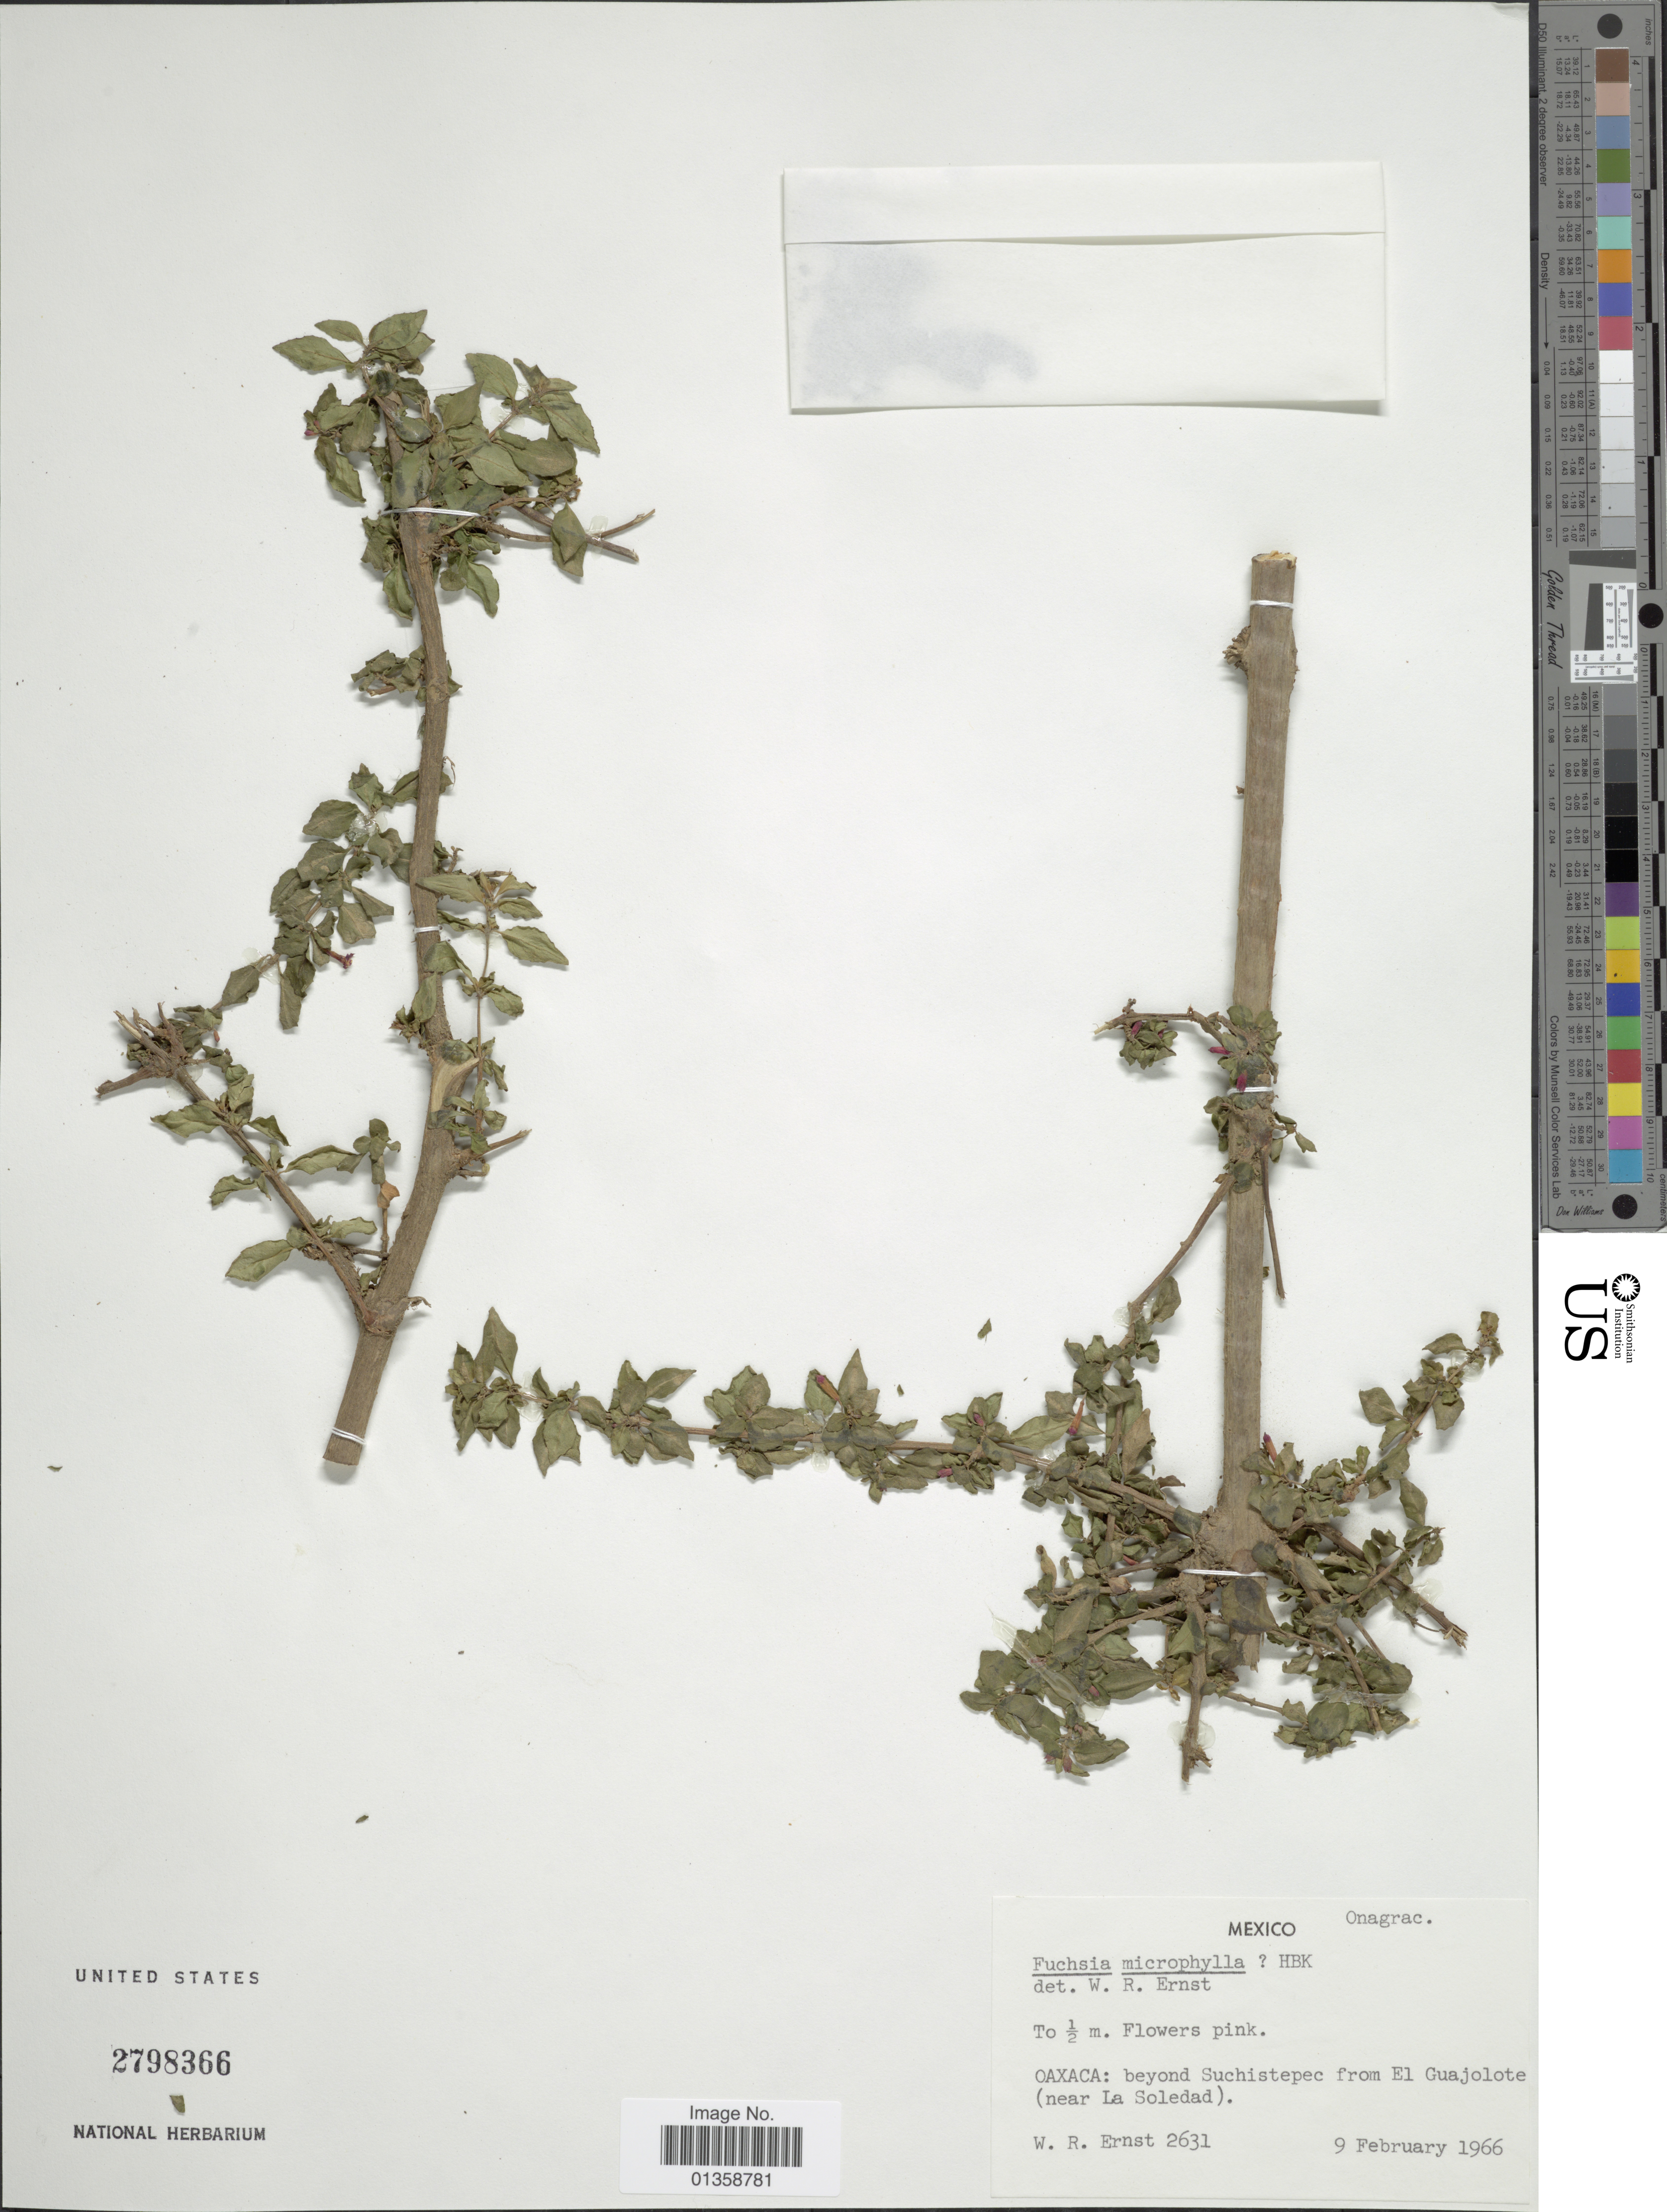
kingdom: Plantae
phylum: Tracheophyta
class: Magnoliopsida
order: Myrtales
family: Onagraceae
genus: Fuchsia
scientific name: Fuchsia microphylla subsp. microphylla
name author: Kunth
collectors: W. R. Ernst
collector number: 2631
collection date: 1966-02-09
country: Mexico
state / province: Oaxaca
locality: Beyond Suchistepec from El Guajolote (near La Soledad)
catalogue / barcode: US 2798366